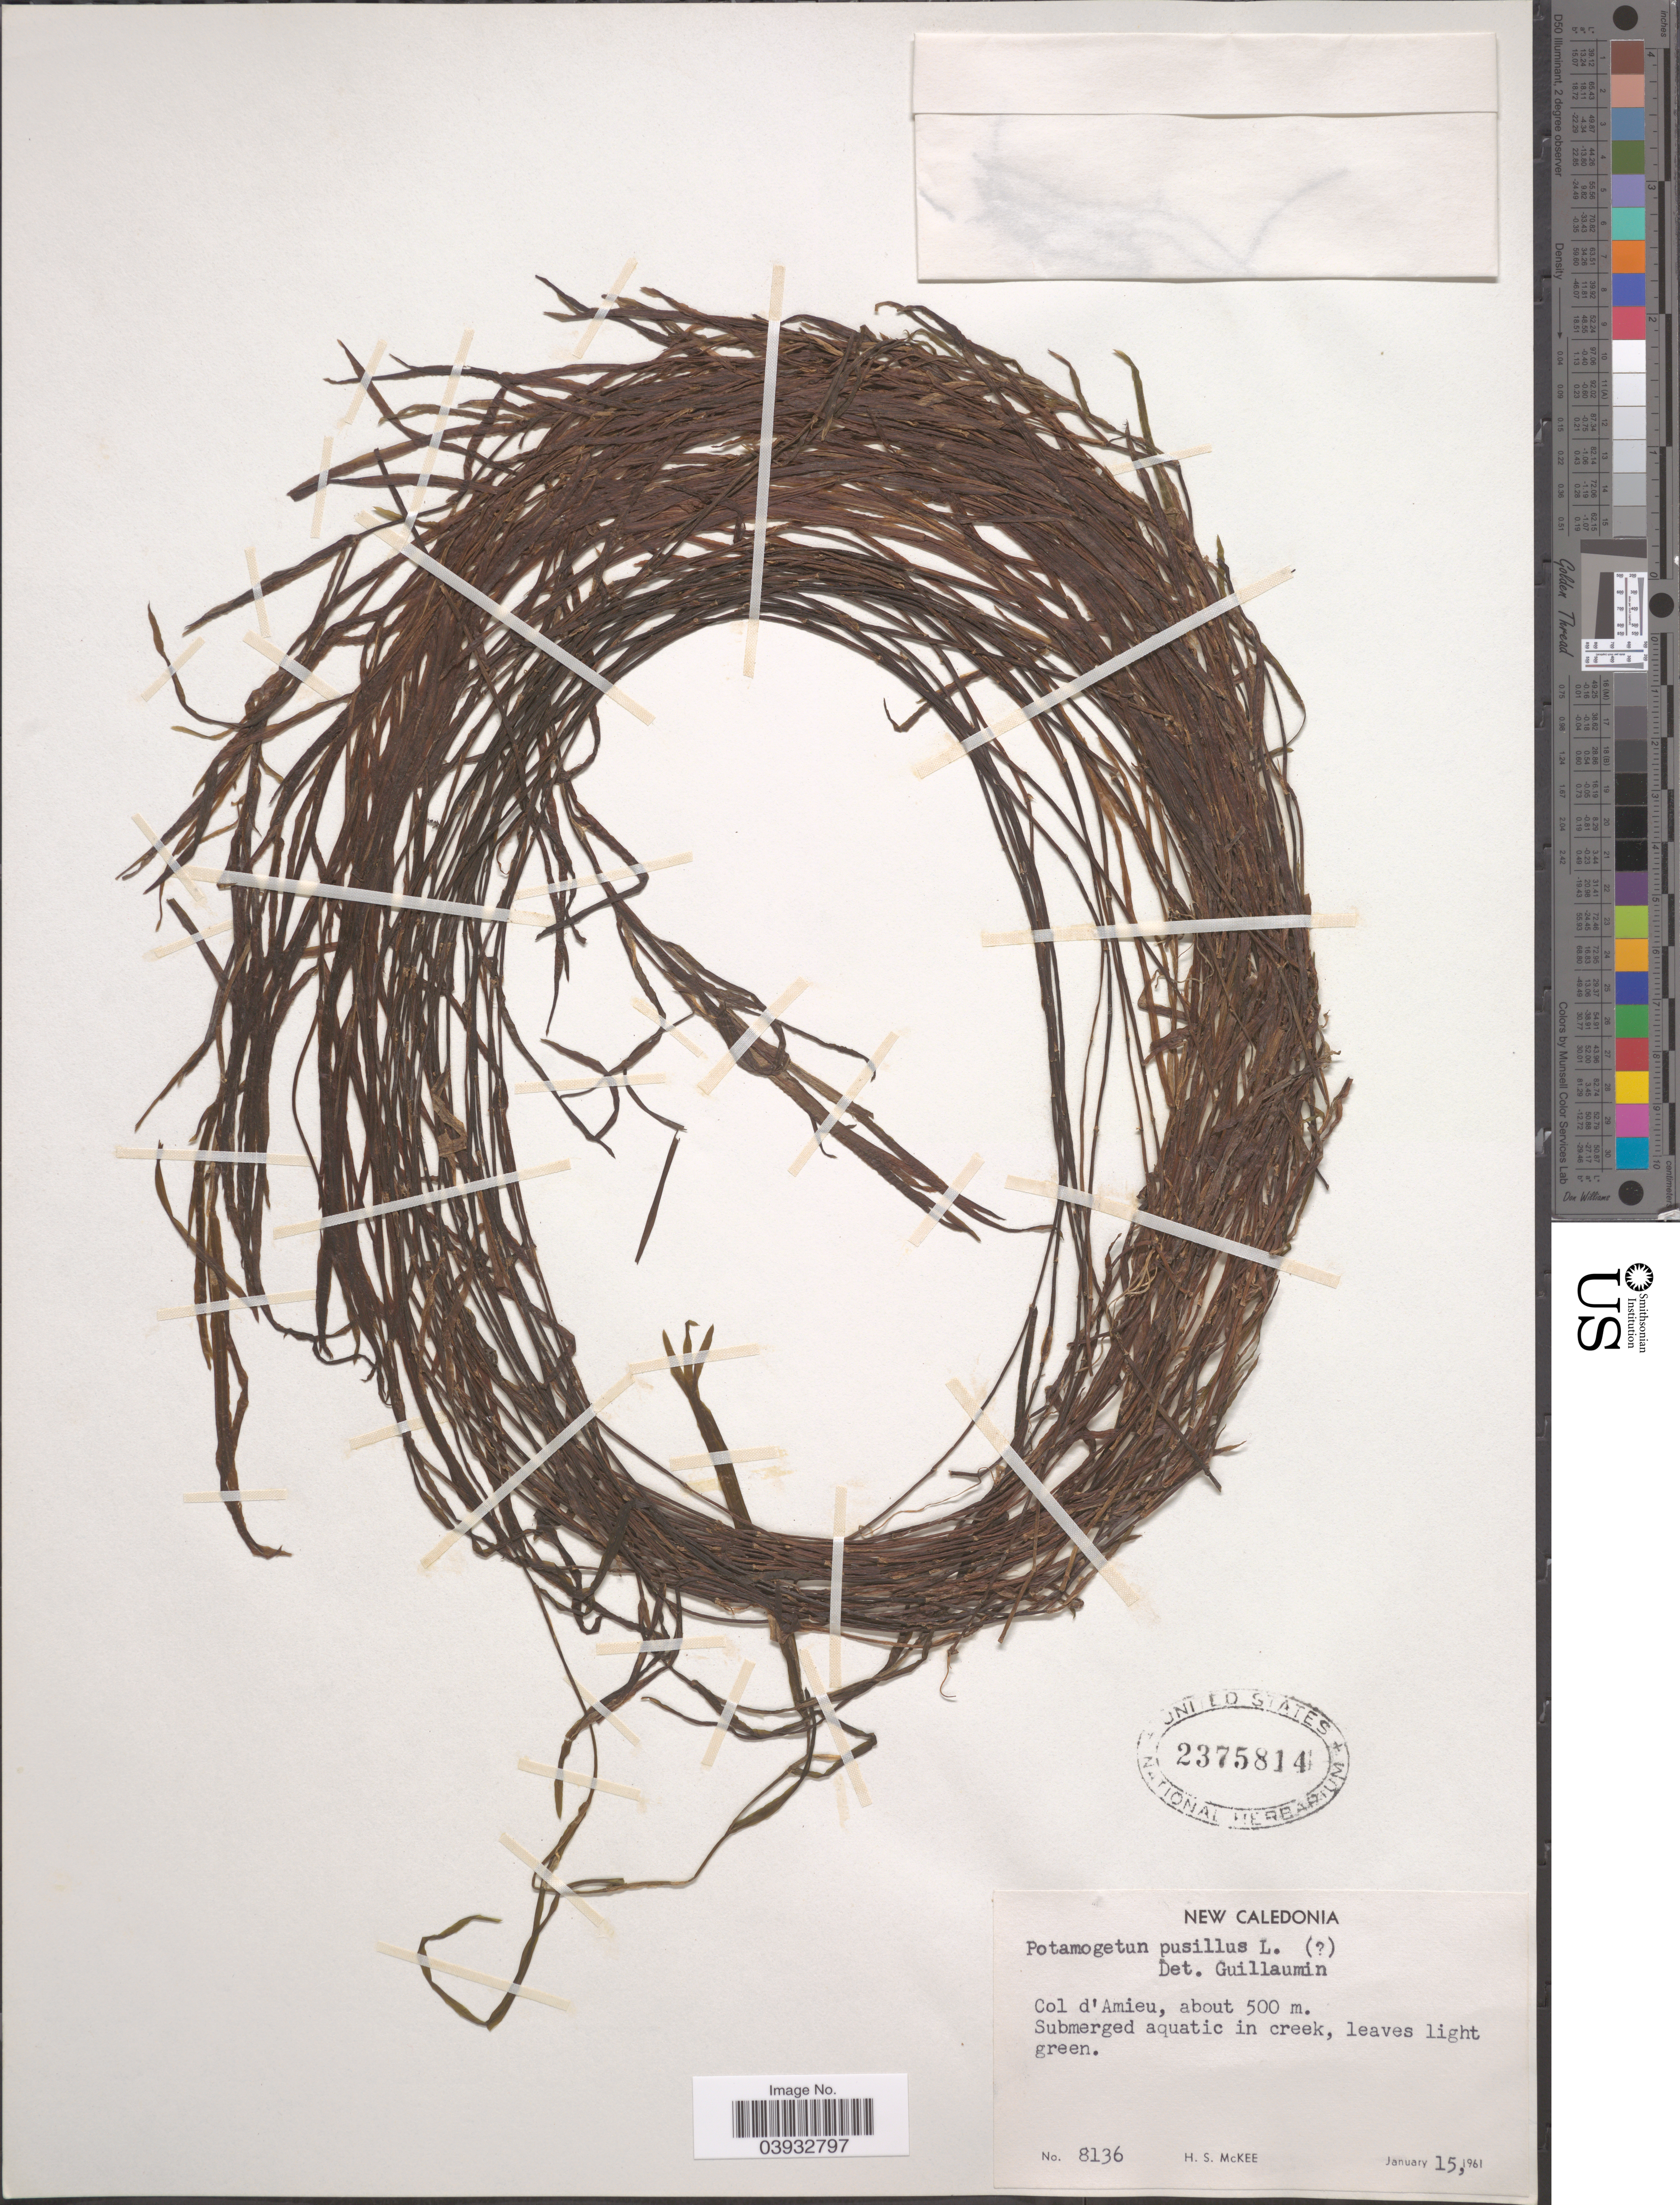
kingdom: Plantae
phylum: Tracheophyta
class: Liliopsida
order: Alismatales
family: Potamogetonaceae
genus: Potamogeton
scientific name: Potamogeton sp.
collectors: H. S. McKee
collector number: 8136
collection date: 1961-01-15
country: New Caledonia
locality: Col d' Amieu, Submerged aquatic in creek.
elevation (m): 500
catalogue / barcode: US 2375814